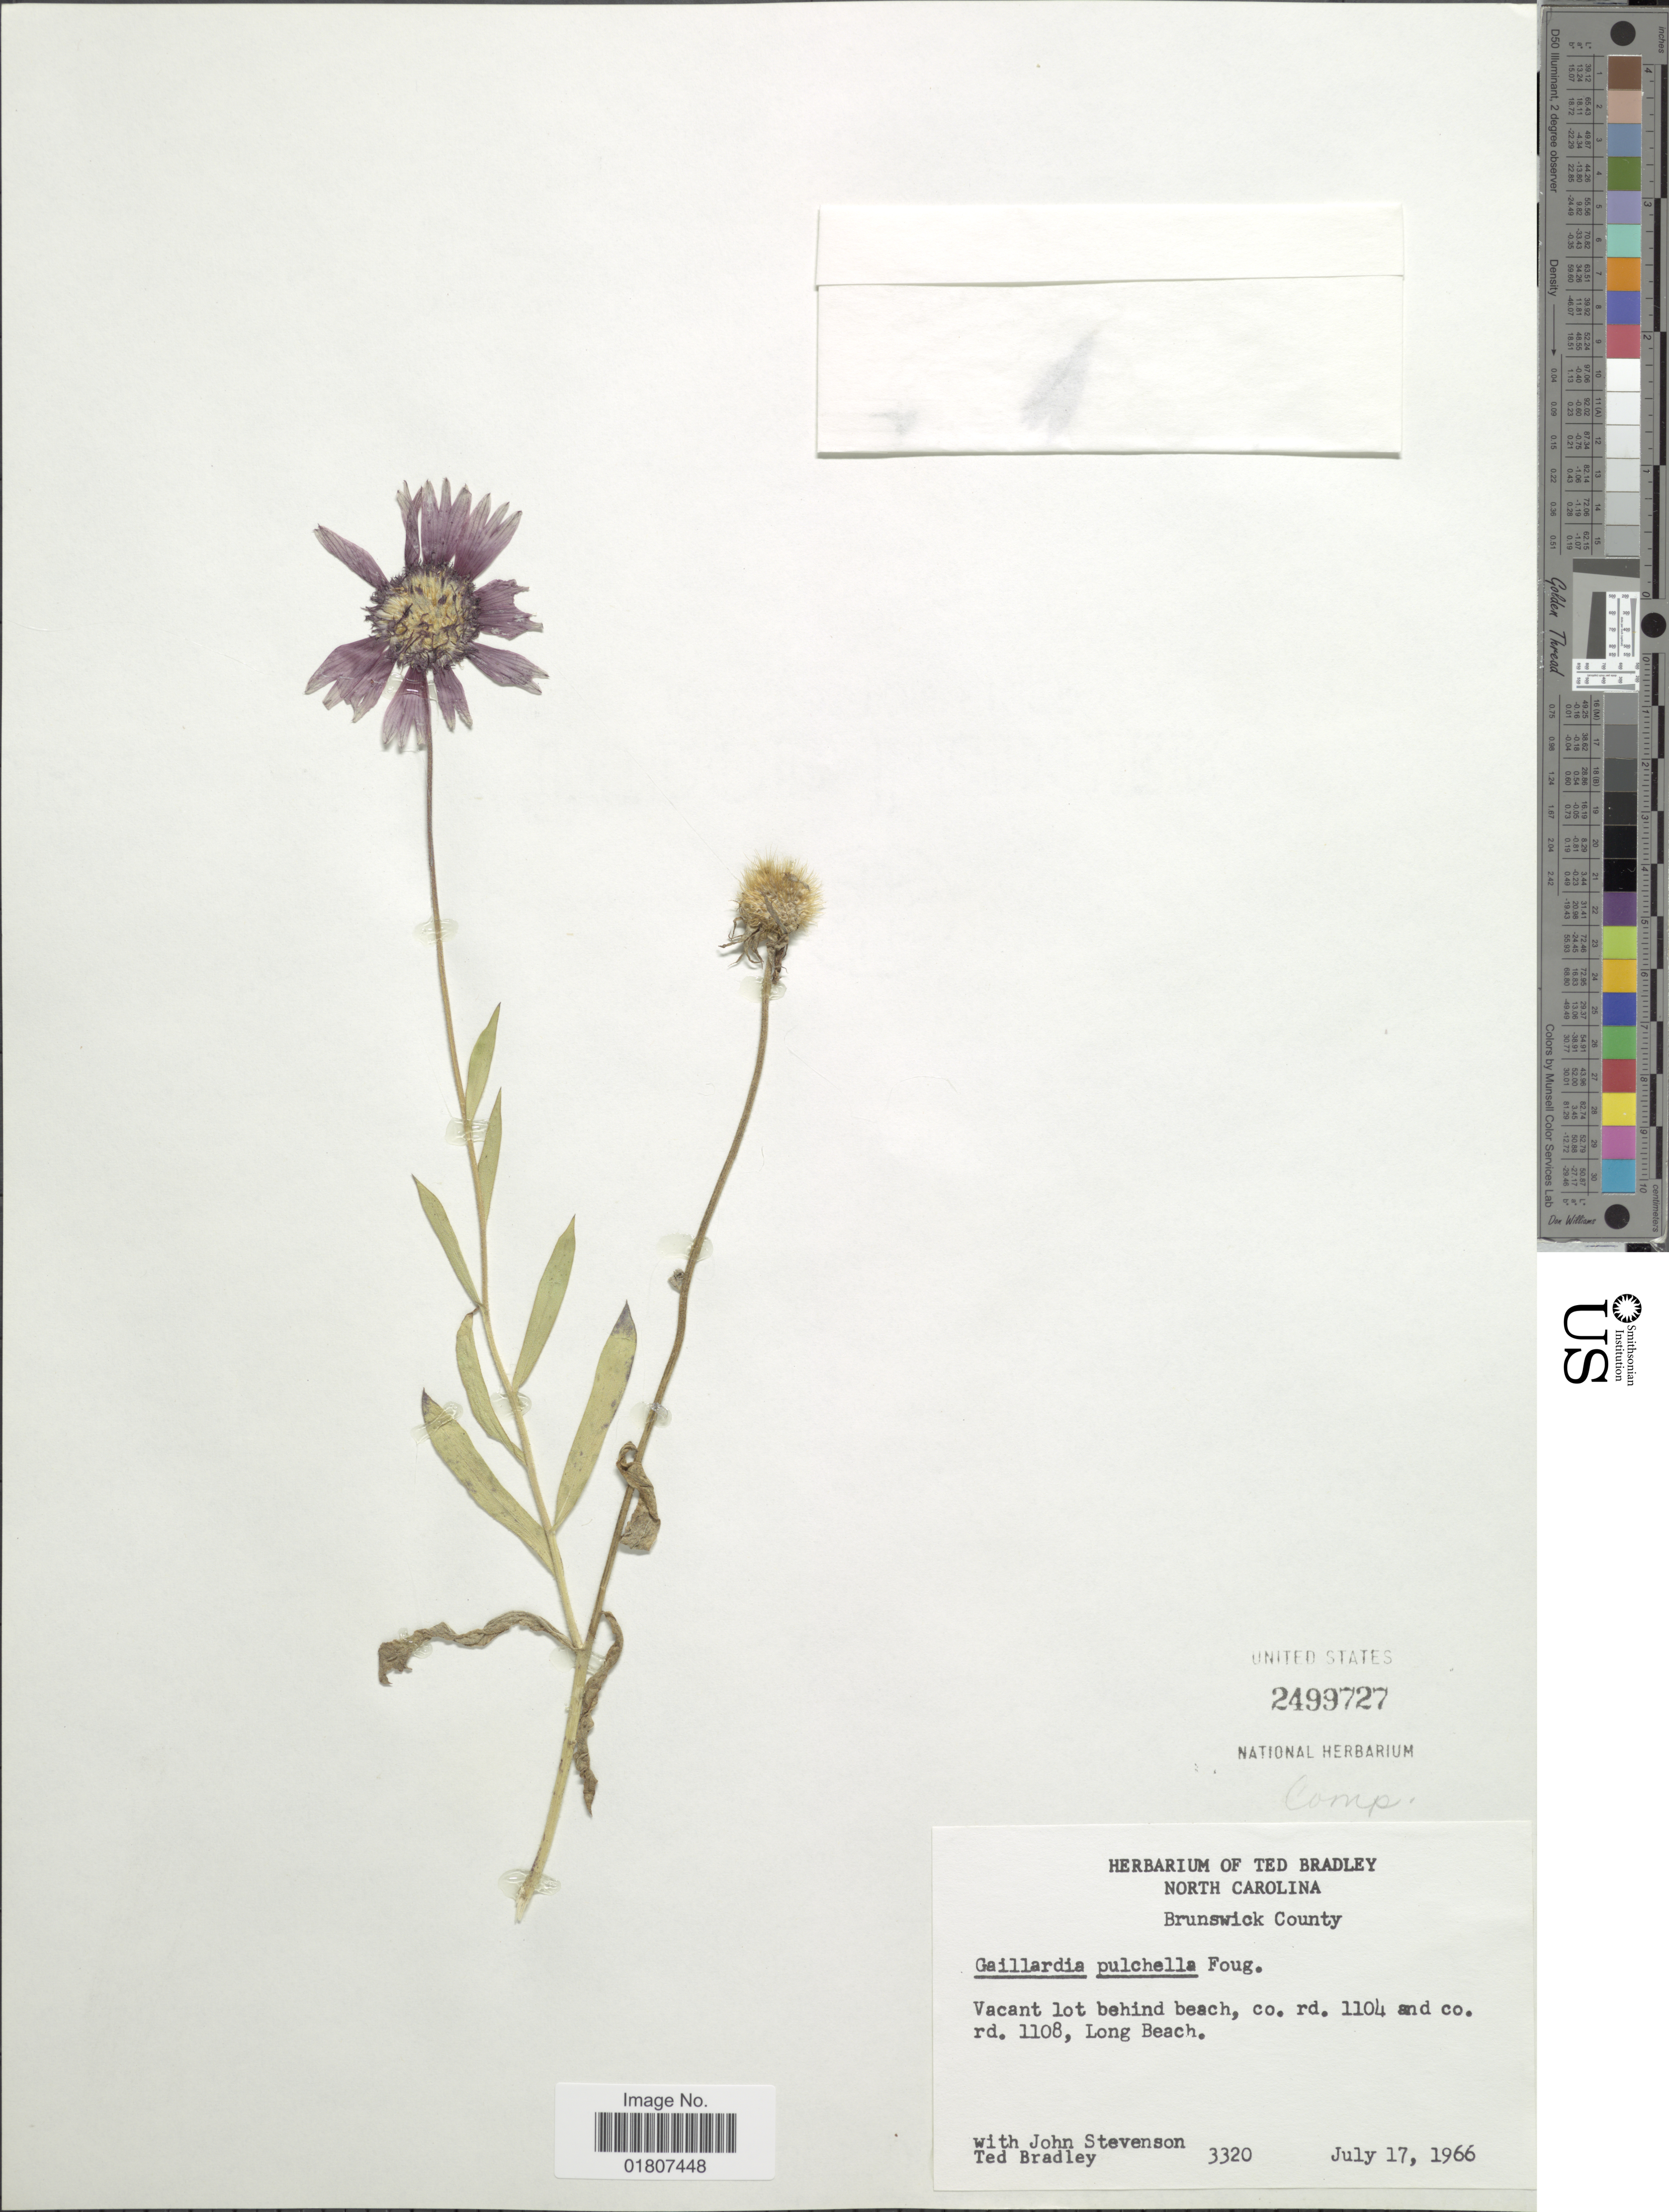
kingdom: Plantae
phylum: Tracheophyta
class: Magnoliopsida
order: Asterales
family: Asteraceae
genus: Gaillardia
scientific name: Gaillardia pulchella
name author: Foug.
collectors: T. Bradley & J. Stevenson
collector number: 3320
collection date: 1966-07-17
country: United States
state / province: North Carolina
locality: Brunswick County. Vacant lot behind beach, co. rd. 1104 and co. rd. 1108, Long Beach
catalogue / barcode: US 2499727